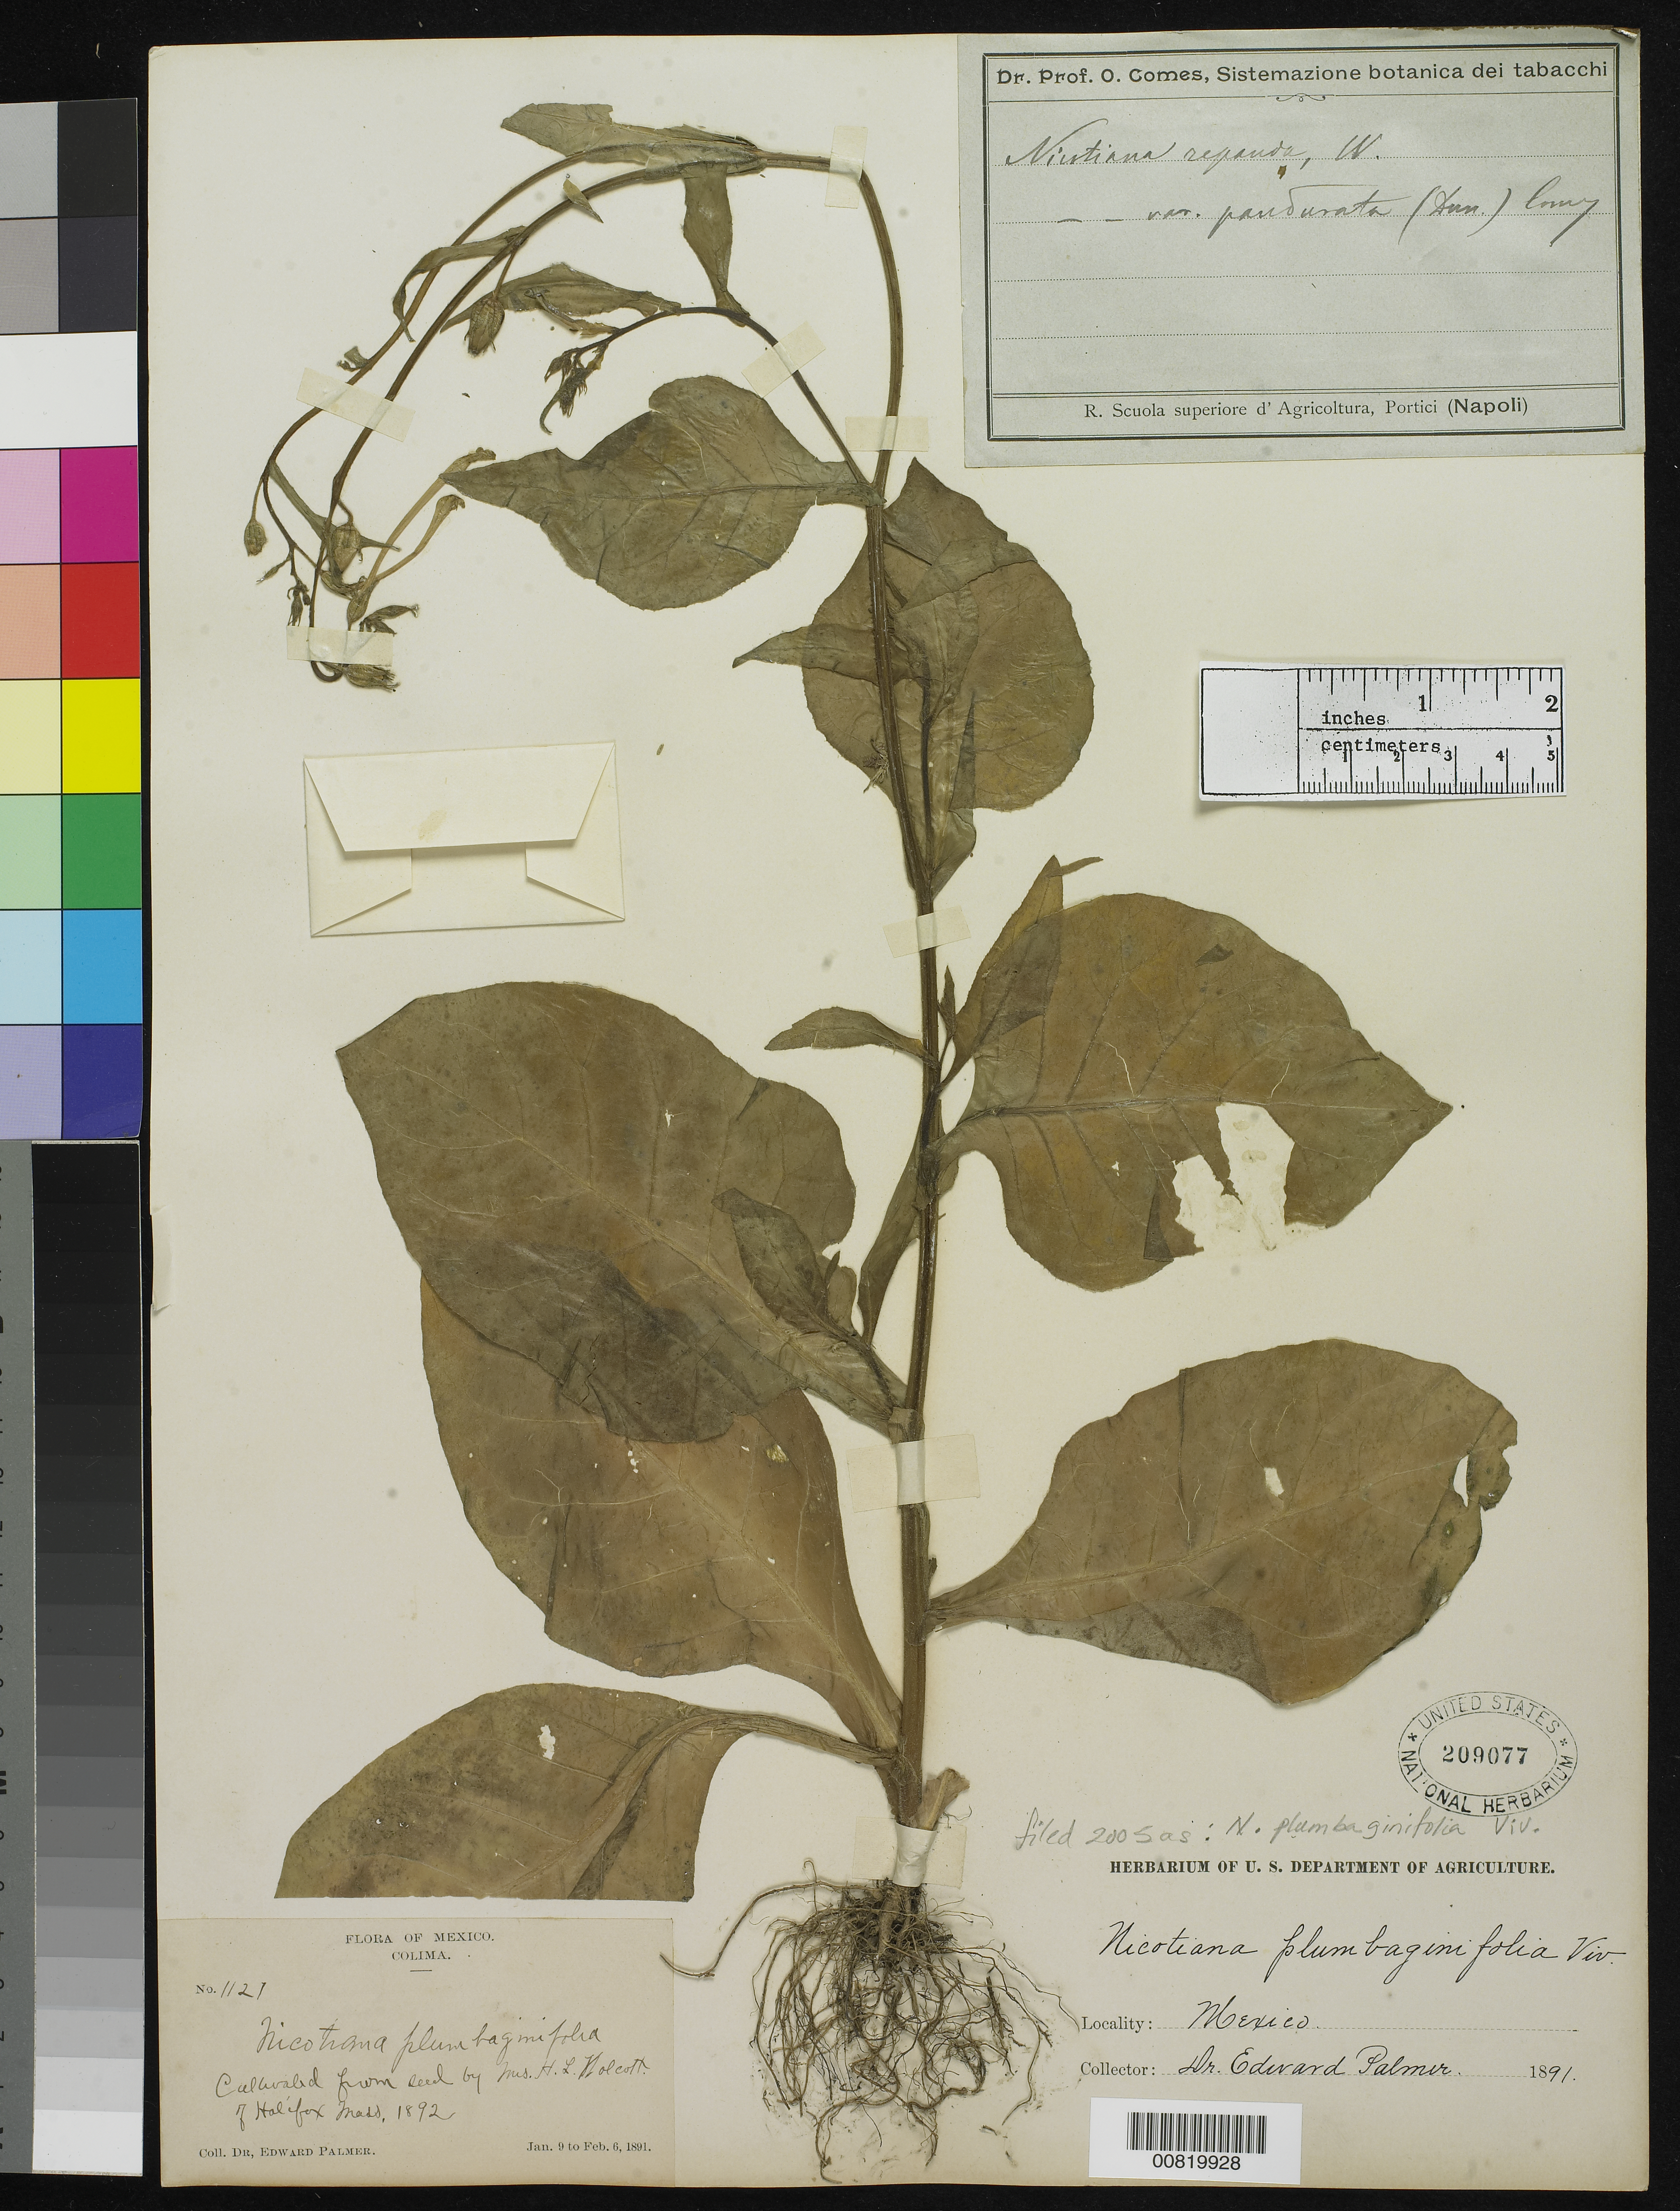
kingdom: Plantae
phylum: Tracheophyta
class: Magnoliopsida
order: Solanales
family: Solanaceae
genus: Nicotiana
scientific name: Nicotiana plumbaginifolia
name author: Viv.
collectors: E. Palmer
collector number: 1121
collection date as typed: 09 Jan 1891 to 06 Feb 1891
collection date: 1891-01-09/1891-02-06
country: Mexico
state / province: Colima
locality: Colima.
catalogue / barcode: US 209077